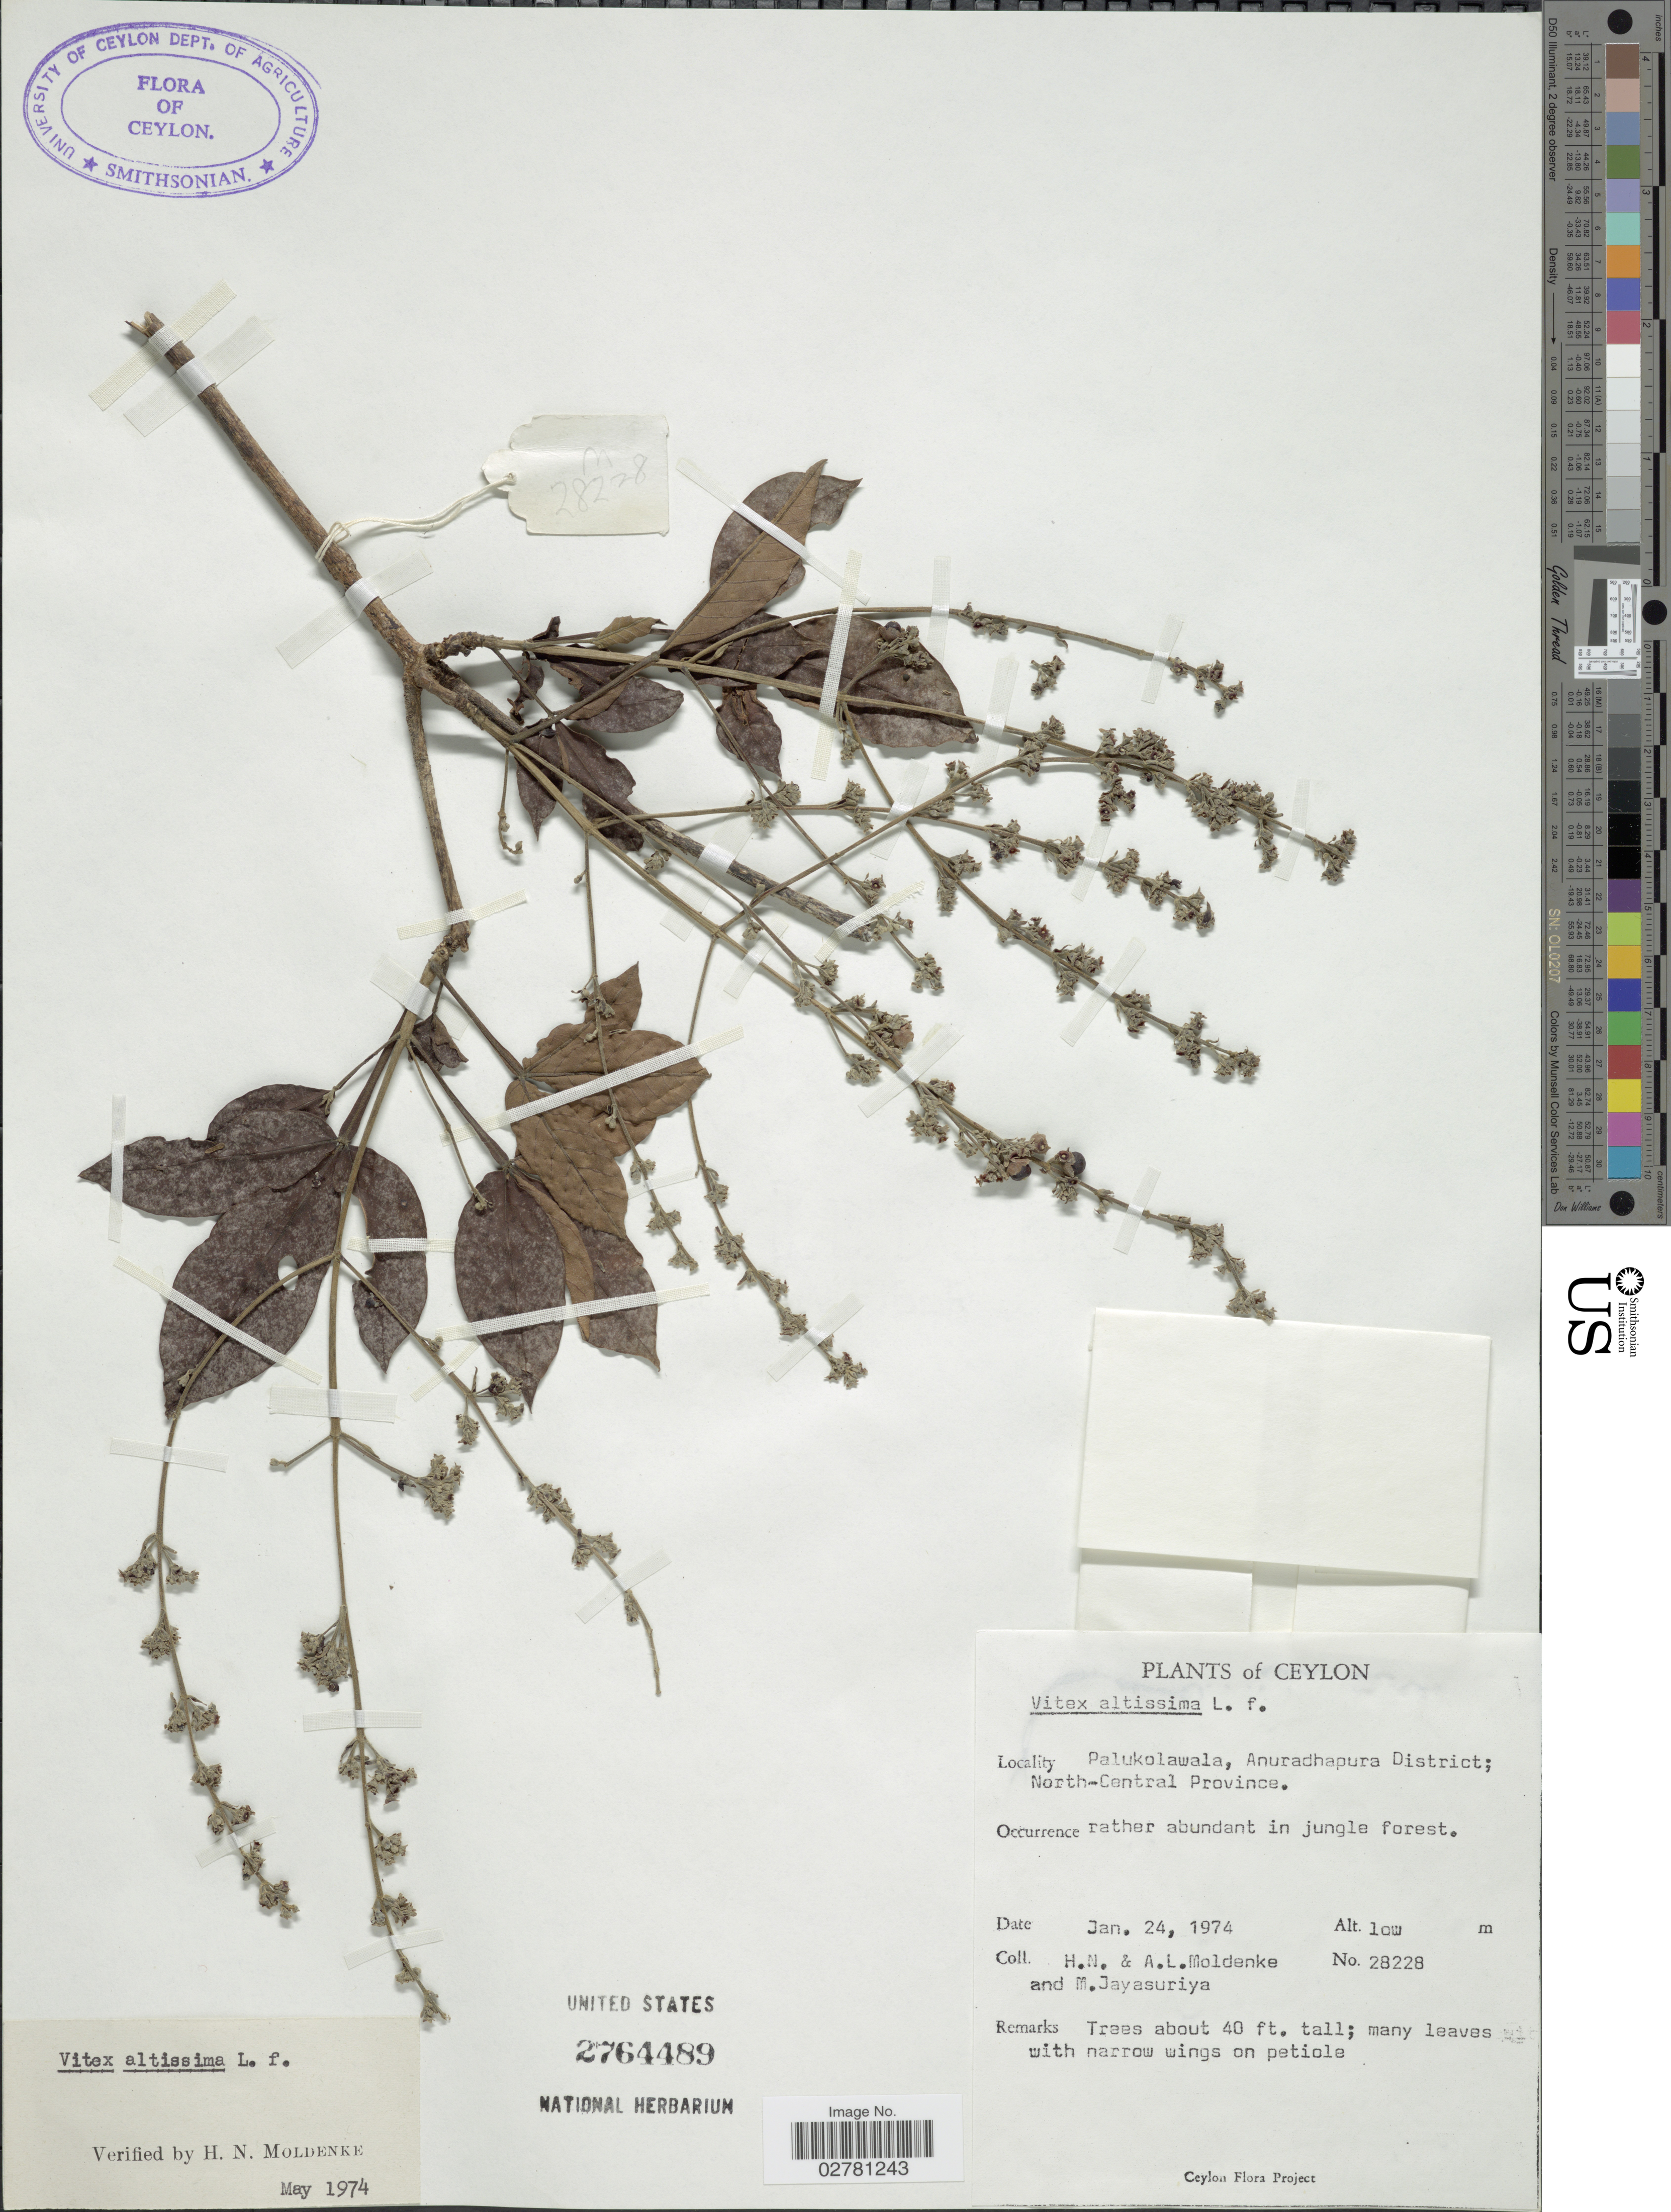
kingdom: Plantae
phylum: Tracheophyta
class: Magnoliopsida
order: Lamiales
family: Lamiaceae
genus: Vitex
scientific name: Vitex altissima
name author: L. f.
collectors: H. N. Moldenke, A. L. Moldenke & M. Jayasuriya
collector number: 28228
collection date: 1974-01-24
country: Sri Lanka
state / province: North Central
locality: Ceylon. Palukolawala, Anuradhapura District.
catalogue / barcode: US 2764489